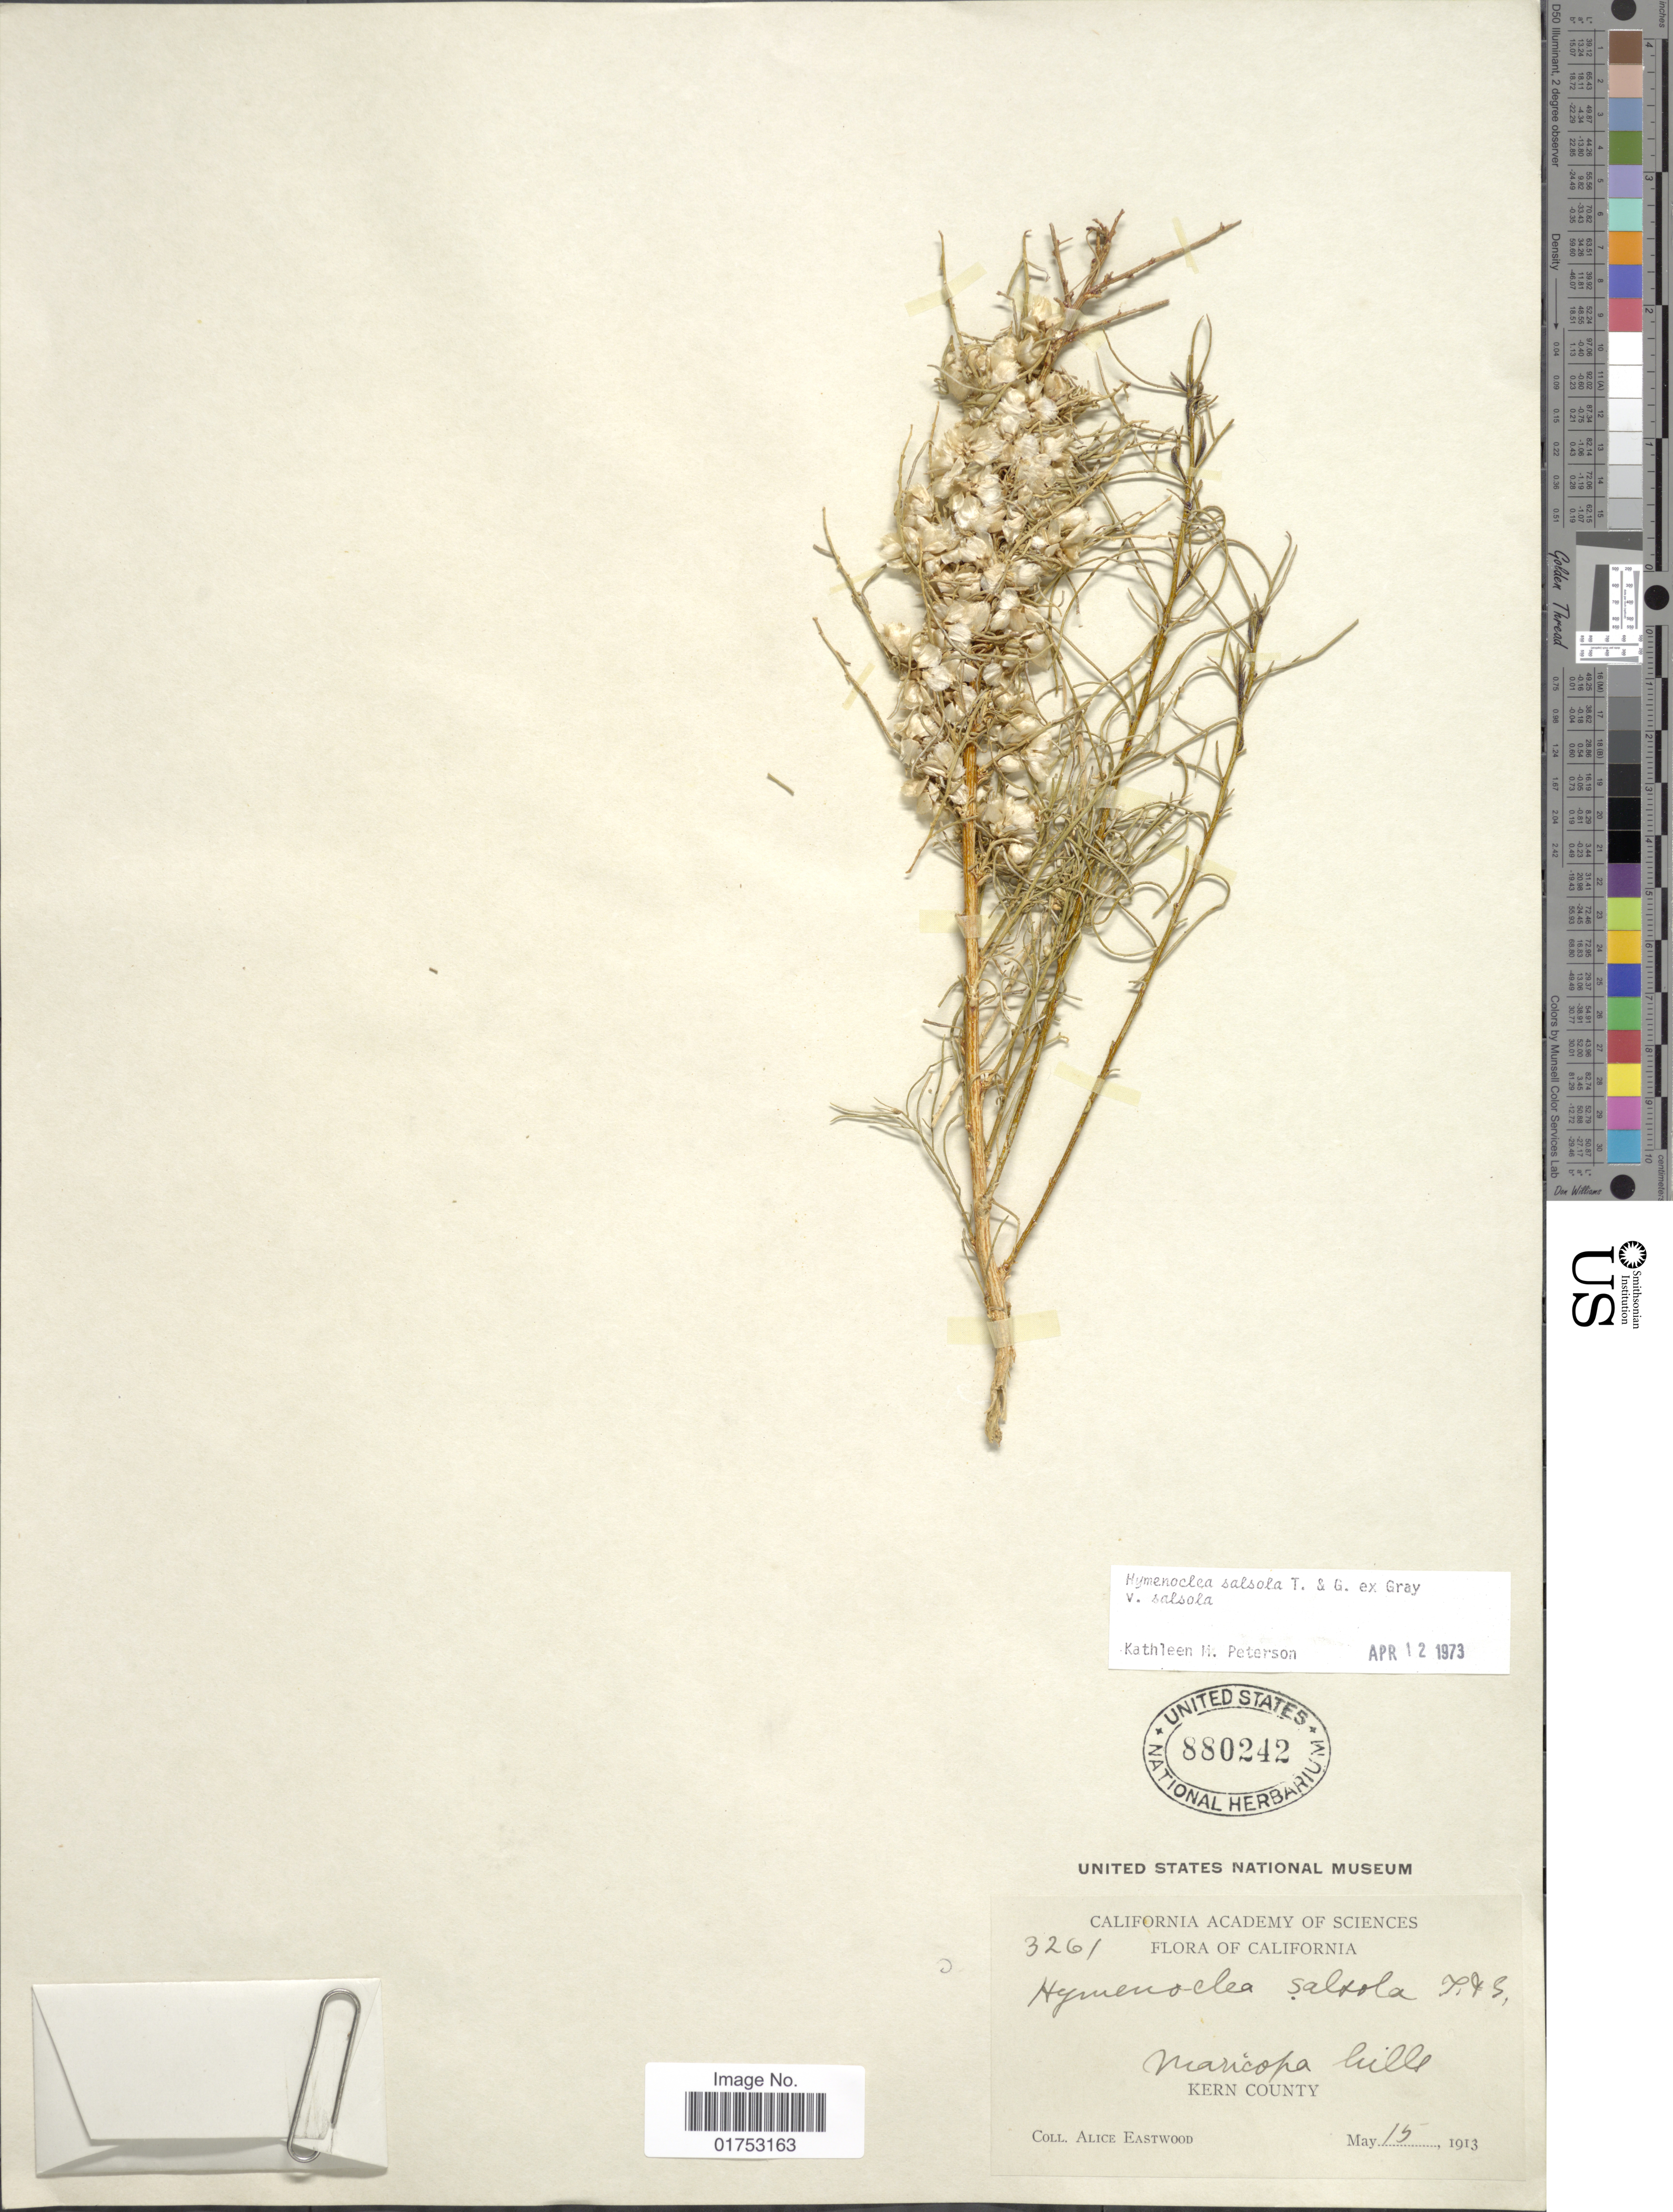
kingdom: Plantae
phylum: Tracheophyta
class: Magnoliopsida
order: Asterales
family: Asteraceae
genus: Hymenoclea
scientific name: Hymenoclea salsola var. salsola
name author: Torr. & A. Gray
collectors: A. Eastwood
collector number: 3261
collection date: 1913-05-15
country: United States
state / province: California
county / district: Kern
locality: Maricopa Hills, Kern County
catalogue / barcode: US 880242